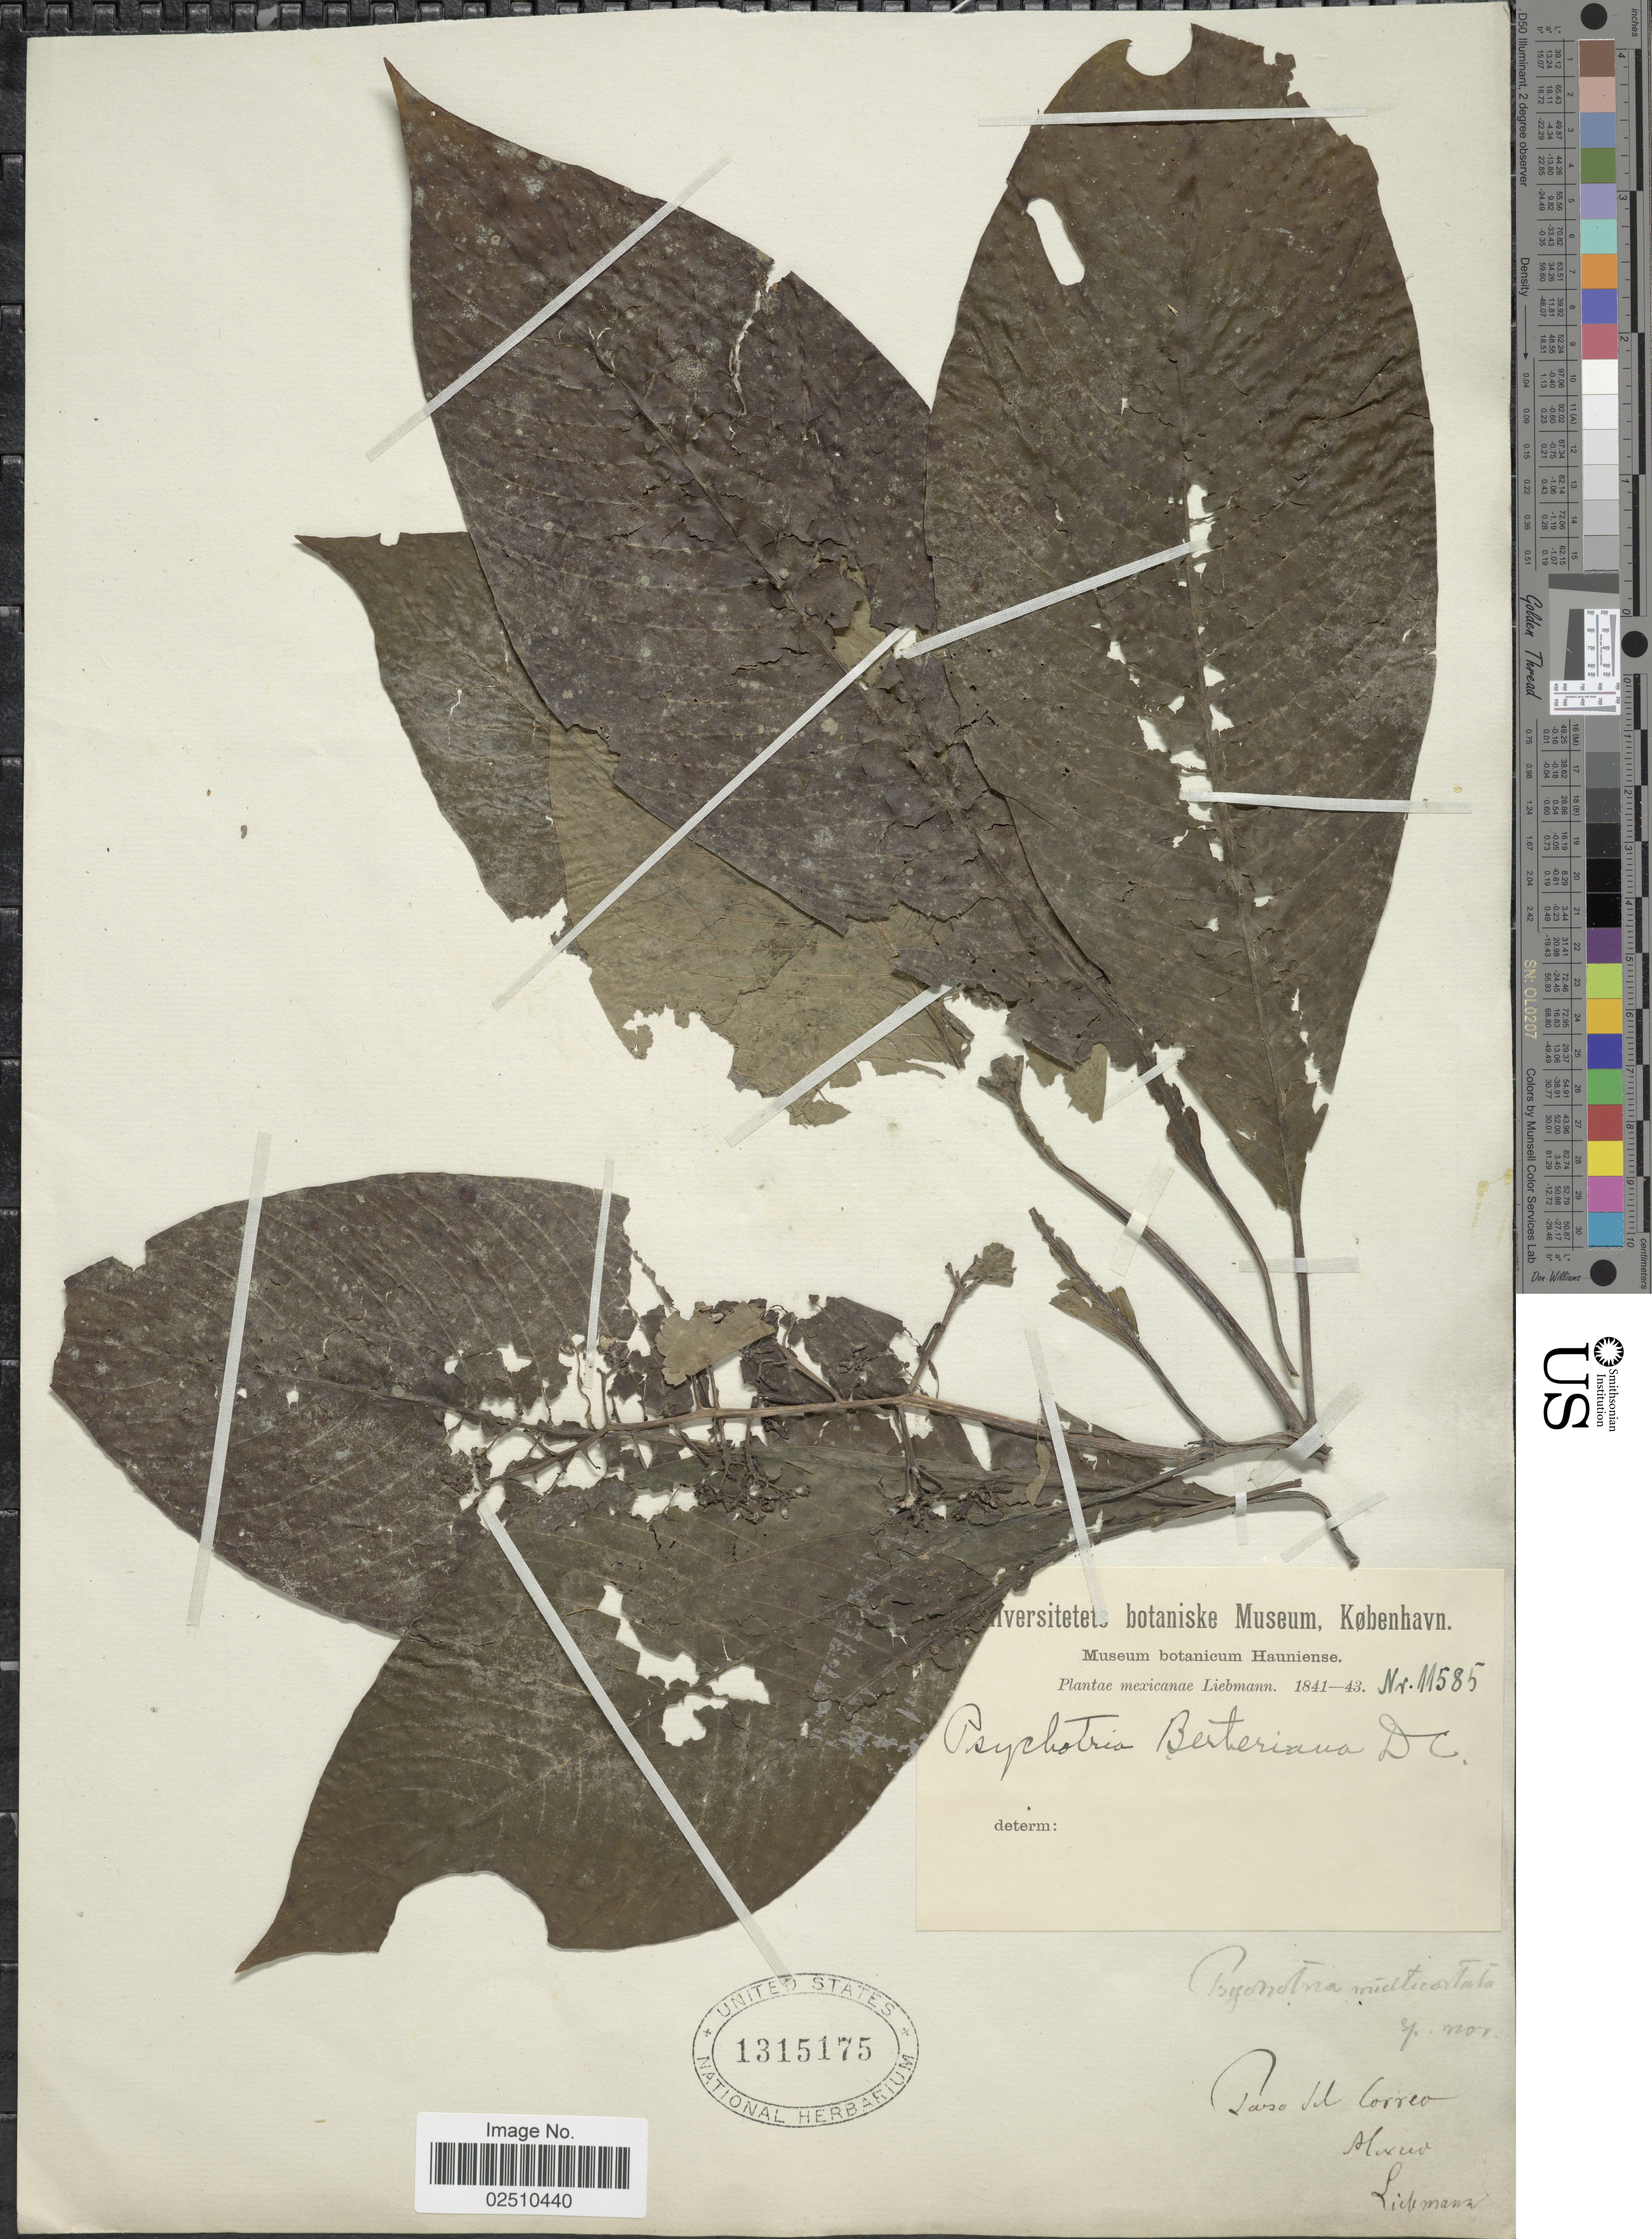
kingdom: Plantae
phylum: Tracheophyta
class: Magnoliopsida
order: Gentianales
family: Rubiaceae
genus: Psychotria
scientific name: Psychotria berteroana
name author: DC.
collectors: Liebmann, --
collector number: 11585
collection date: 1841/1843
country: Mexico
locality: Paso del Correo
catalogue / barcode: US 1315175